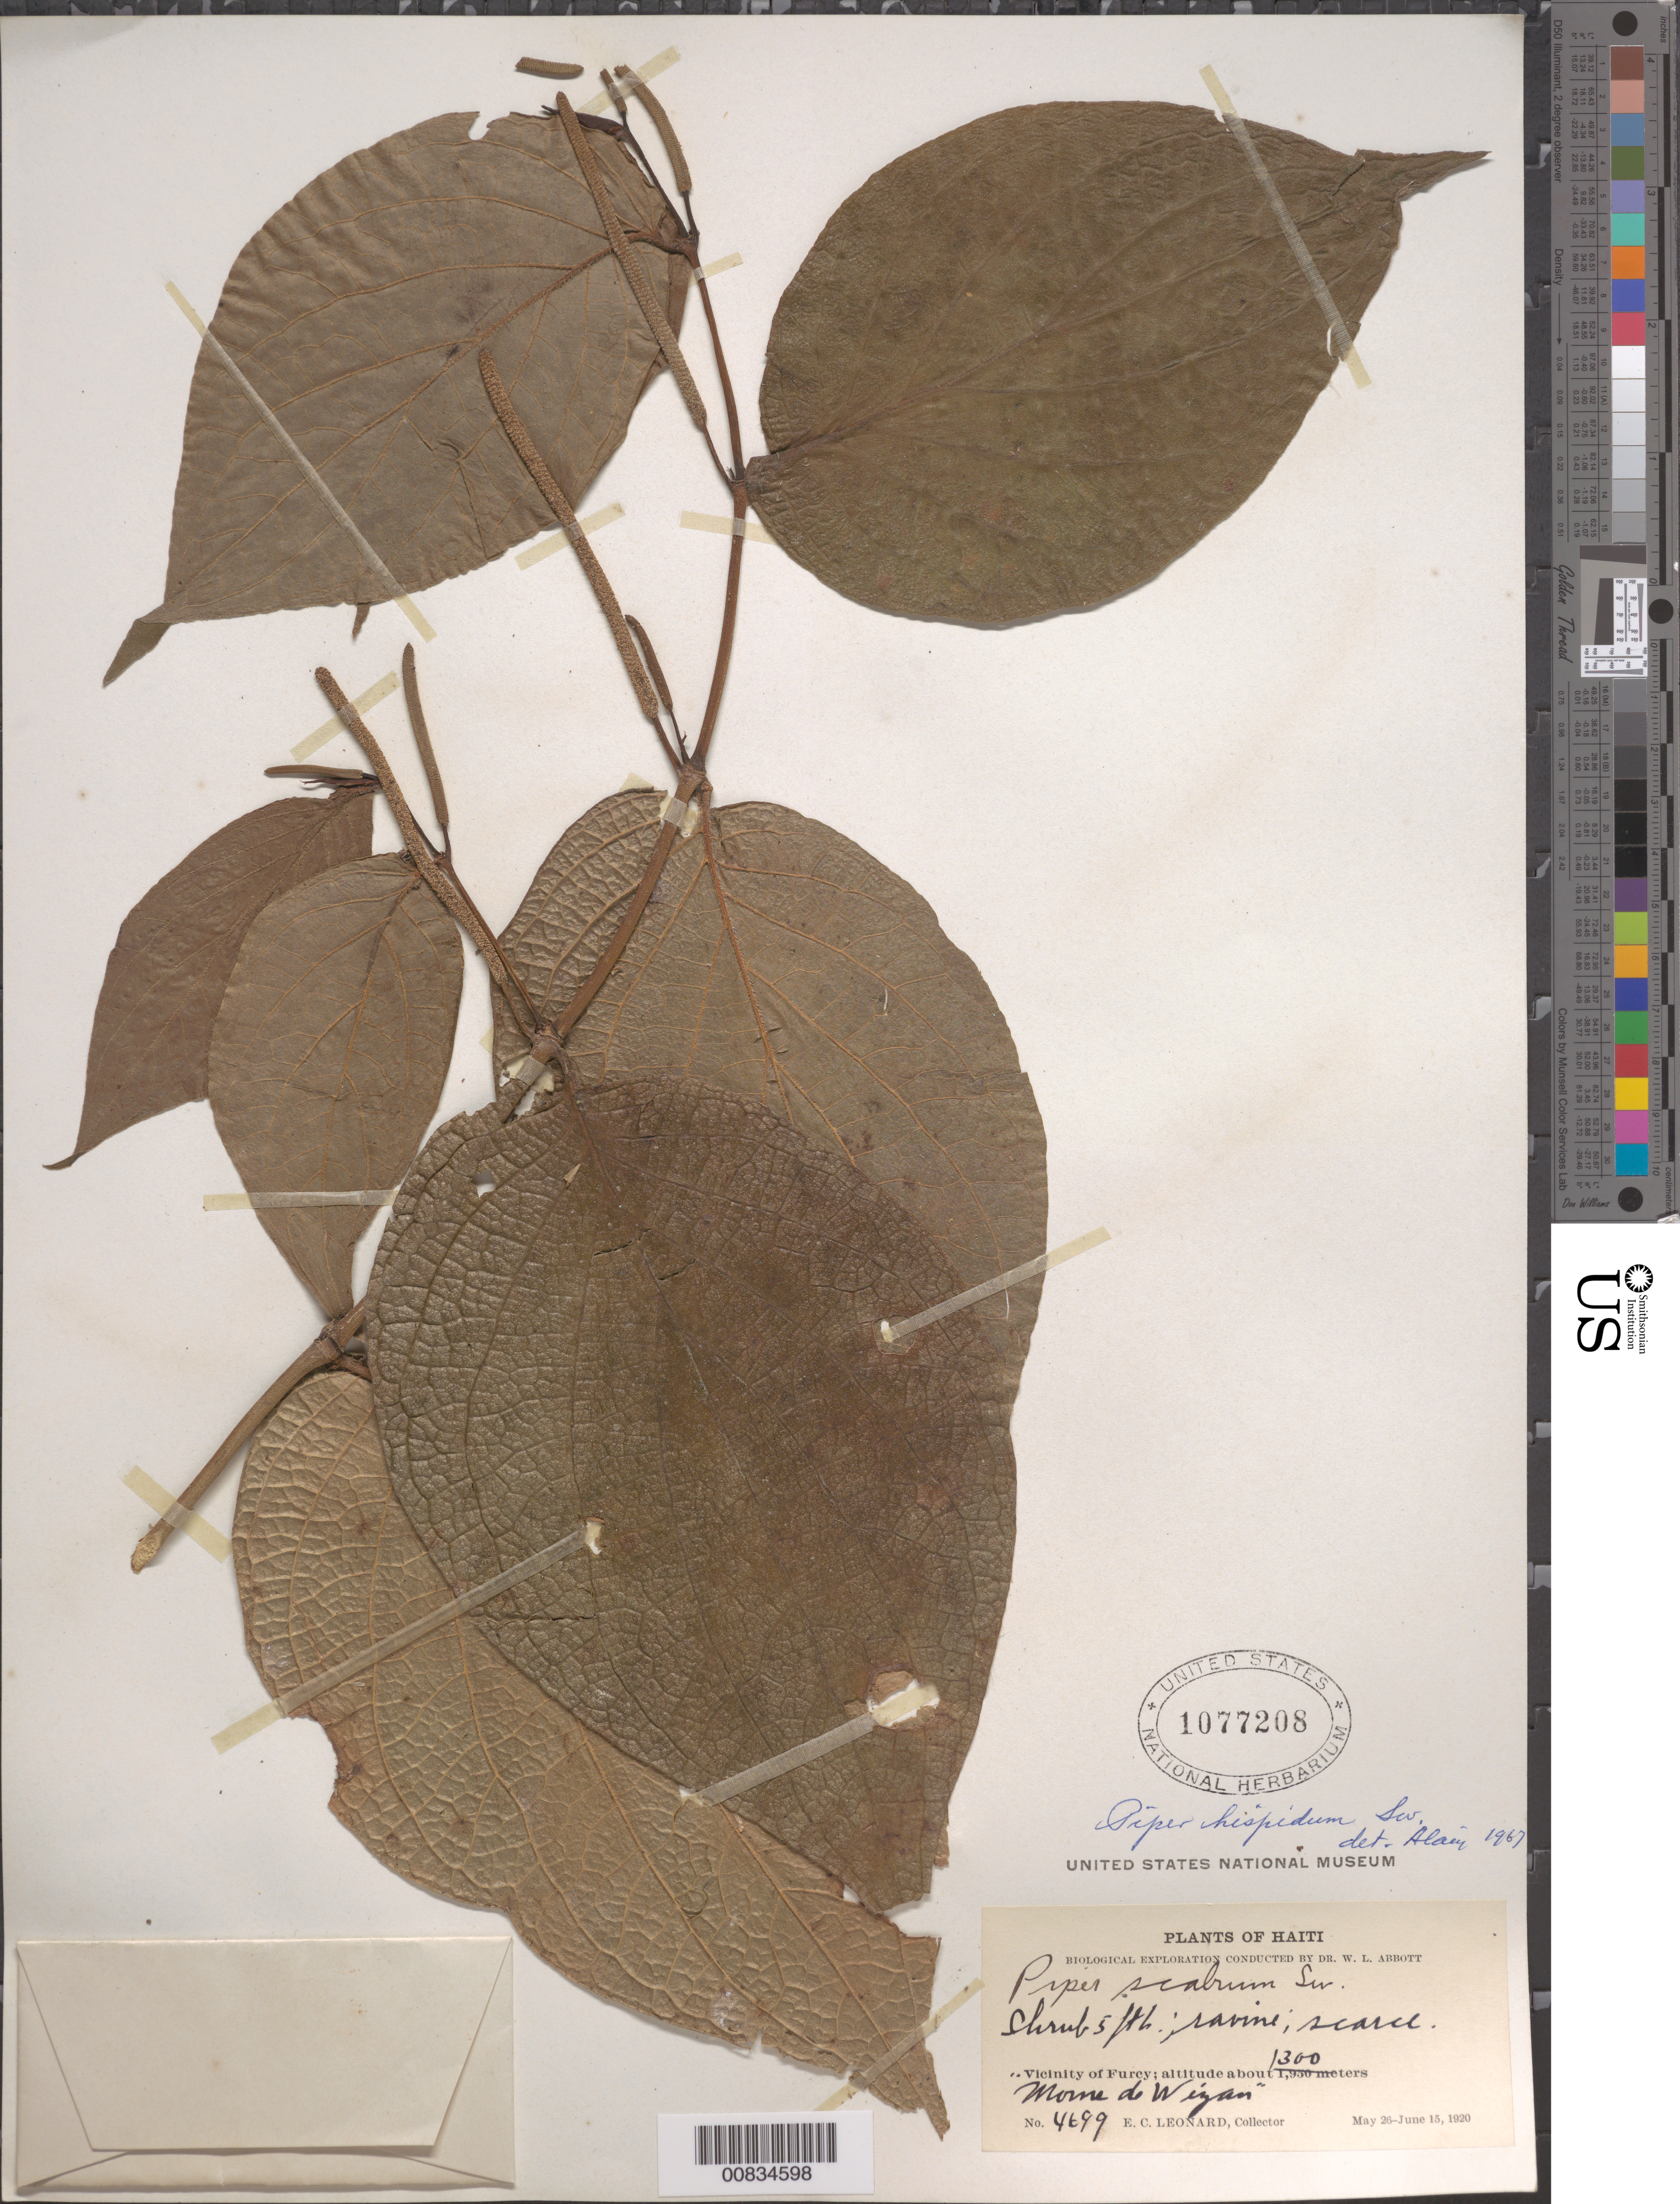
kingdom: Plantae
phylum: Tracheophyta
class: Magnoliopsida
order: Piperales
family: Piperaceae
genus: Piper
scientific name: Piper hispidum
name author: Sw.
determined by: Liogier, Alain H.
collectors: E. C. Leonard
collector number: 4699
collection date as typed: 26 May 1920 to 15 Jun 1920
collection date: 1920-05-26/1920-06-15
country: Haiti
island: Hispaniola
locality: Vicinity of Furcy. "Morne de Wéyan".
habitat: Ravine.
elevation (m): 1300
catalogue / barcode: US 1077208